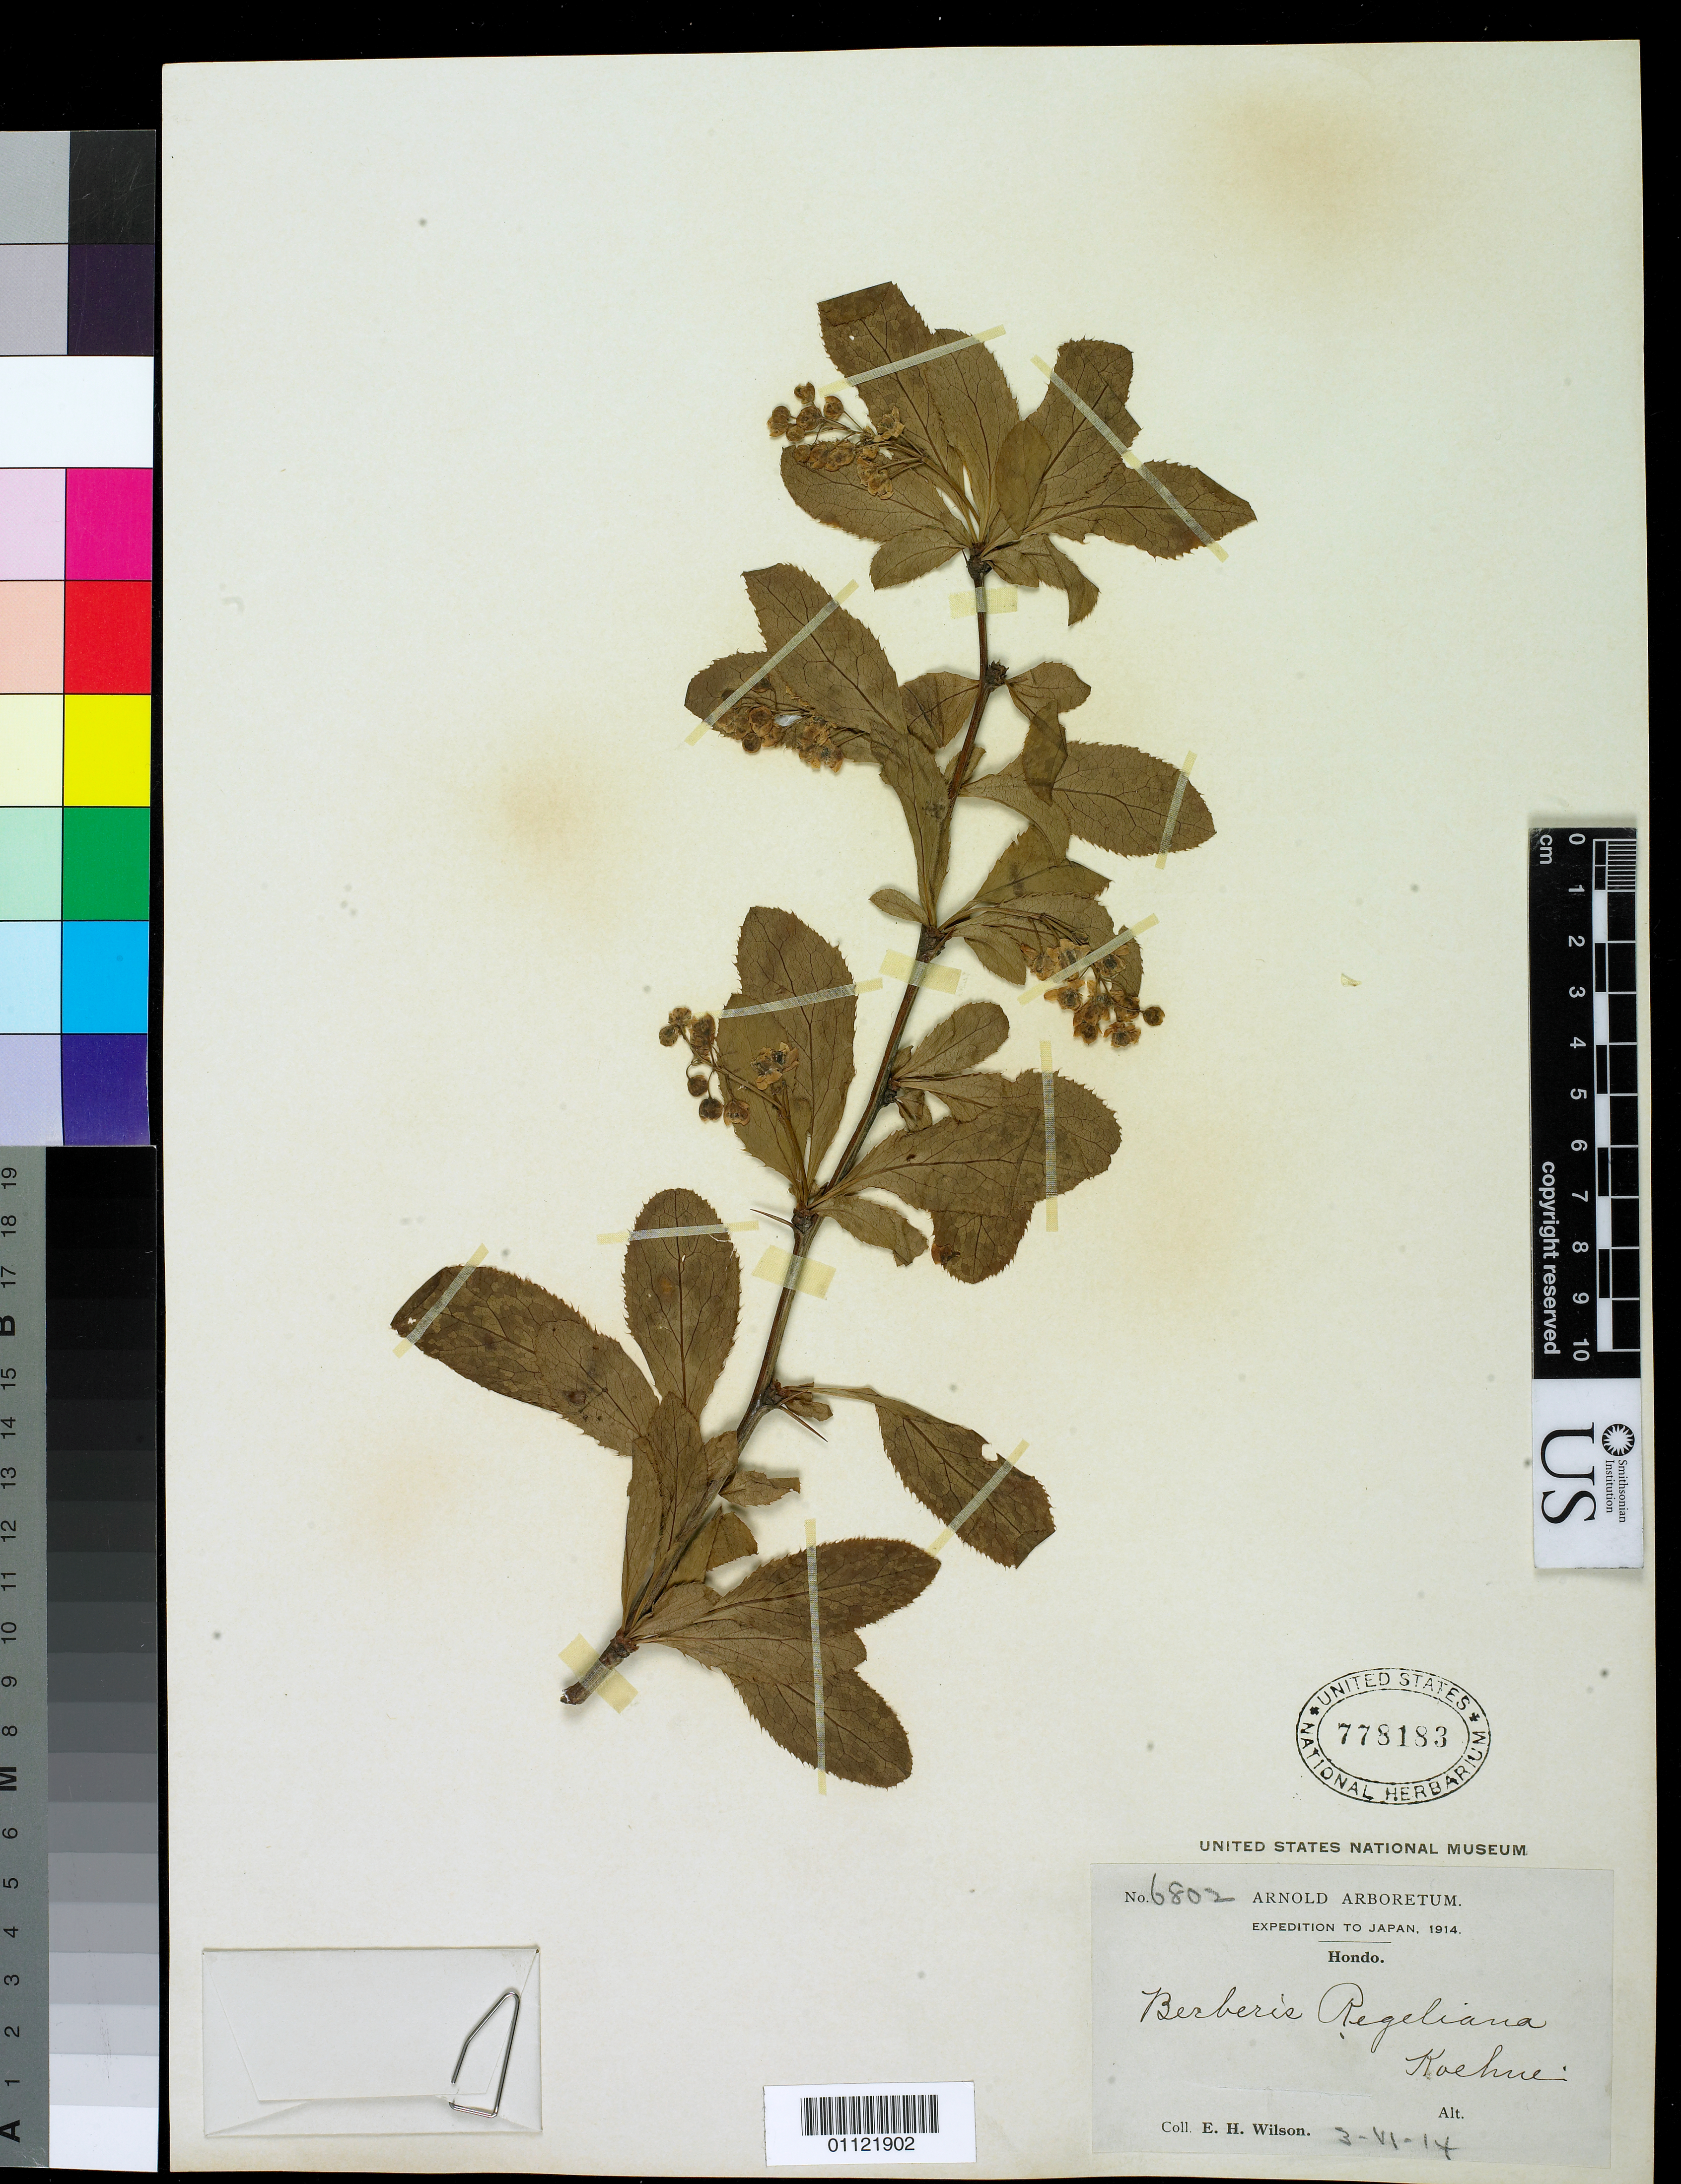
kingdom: Plantae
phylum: Tracheophyta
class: Magnoliopsida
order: Ranunculales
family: Berberidaceae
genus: Berberis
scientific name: Berberis amurensis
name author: Rupr.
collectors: E. H. Wilson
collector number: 6802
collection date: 1914-06-14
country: Japan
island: Honshu (Hondo)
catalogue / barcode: US 778183